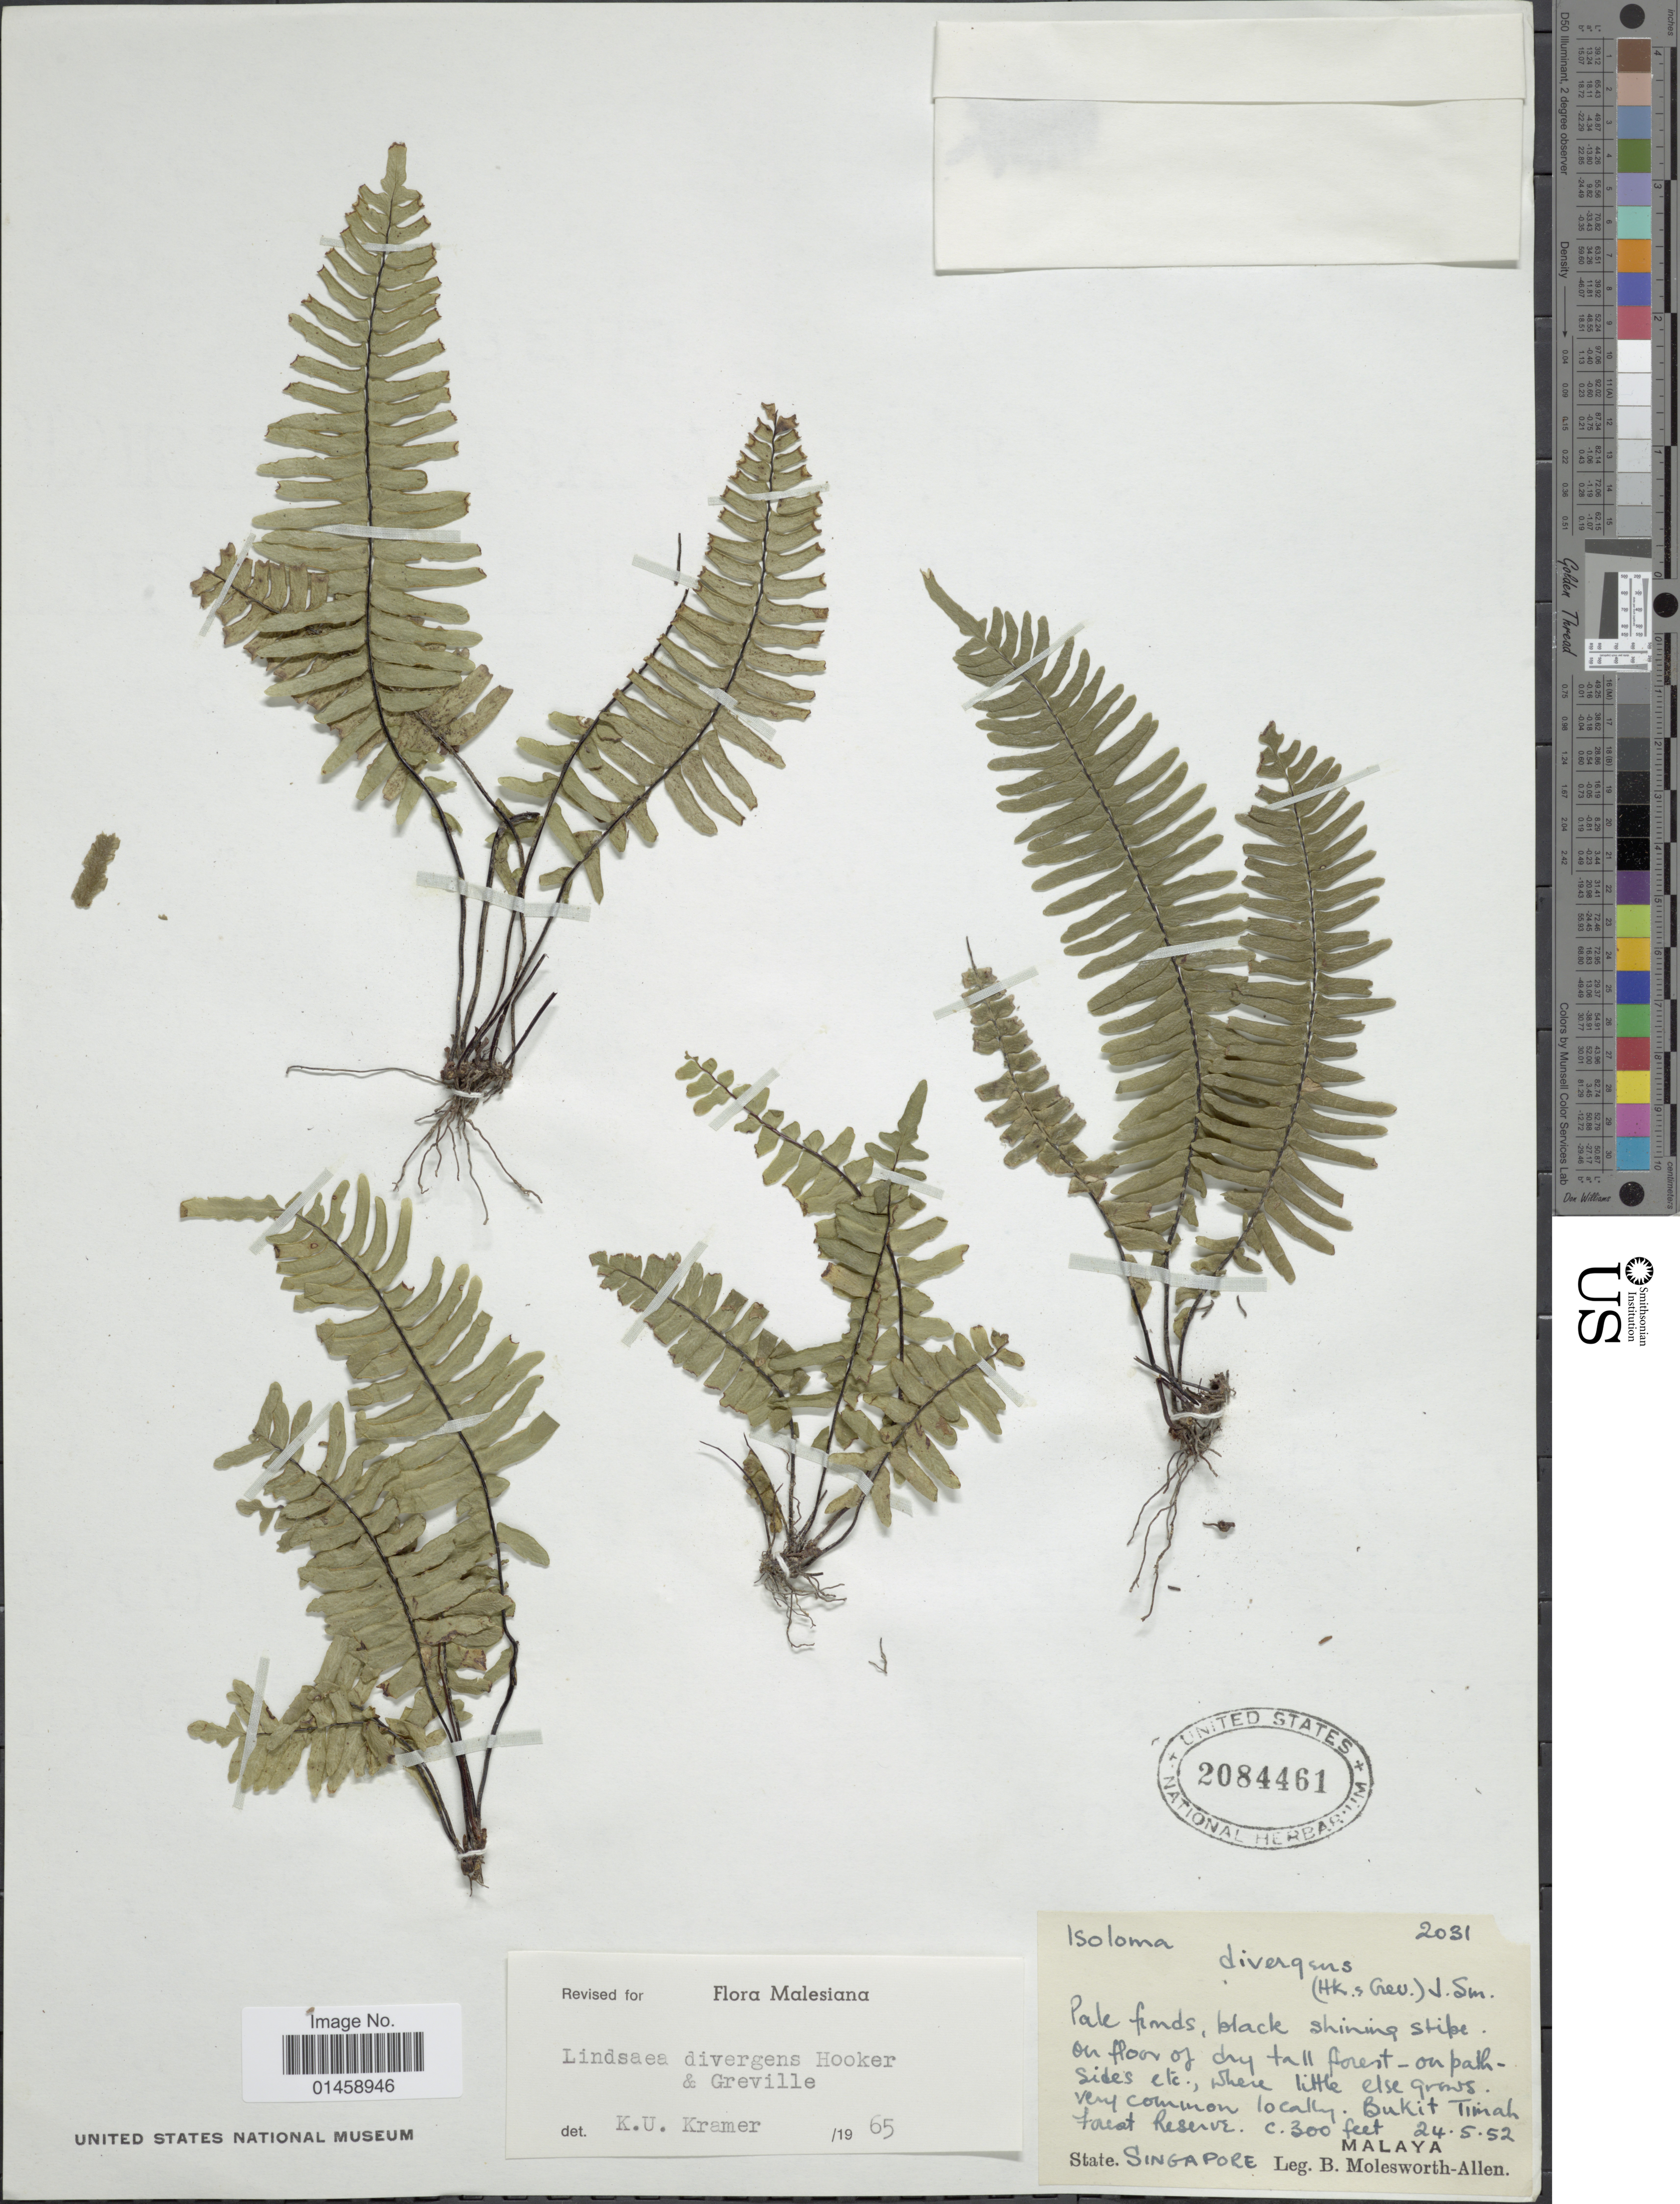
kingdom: Plantae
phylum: Tracheophyta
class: Polypodiopsida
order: Polypodiales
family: Lindsaeaceae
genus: Lindsaea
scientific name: Lindsaea divergens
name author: Wall. ex Hook. & Grev.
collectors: B. E. G. Molesworth-Allen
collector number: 2031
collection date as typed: Transcribed d/m/y: 24/5/52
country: Singapore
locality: Malaya, Singapore, Bukit Timah forest Reserve.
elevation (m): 91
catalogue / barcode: US 2084461